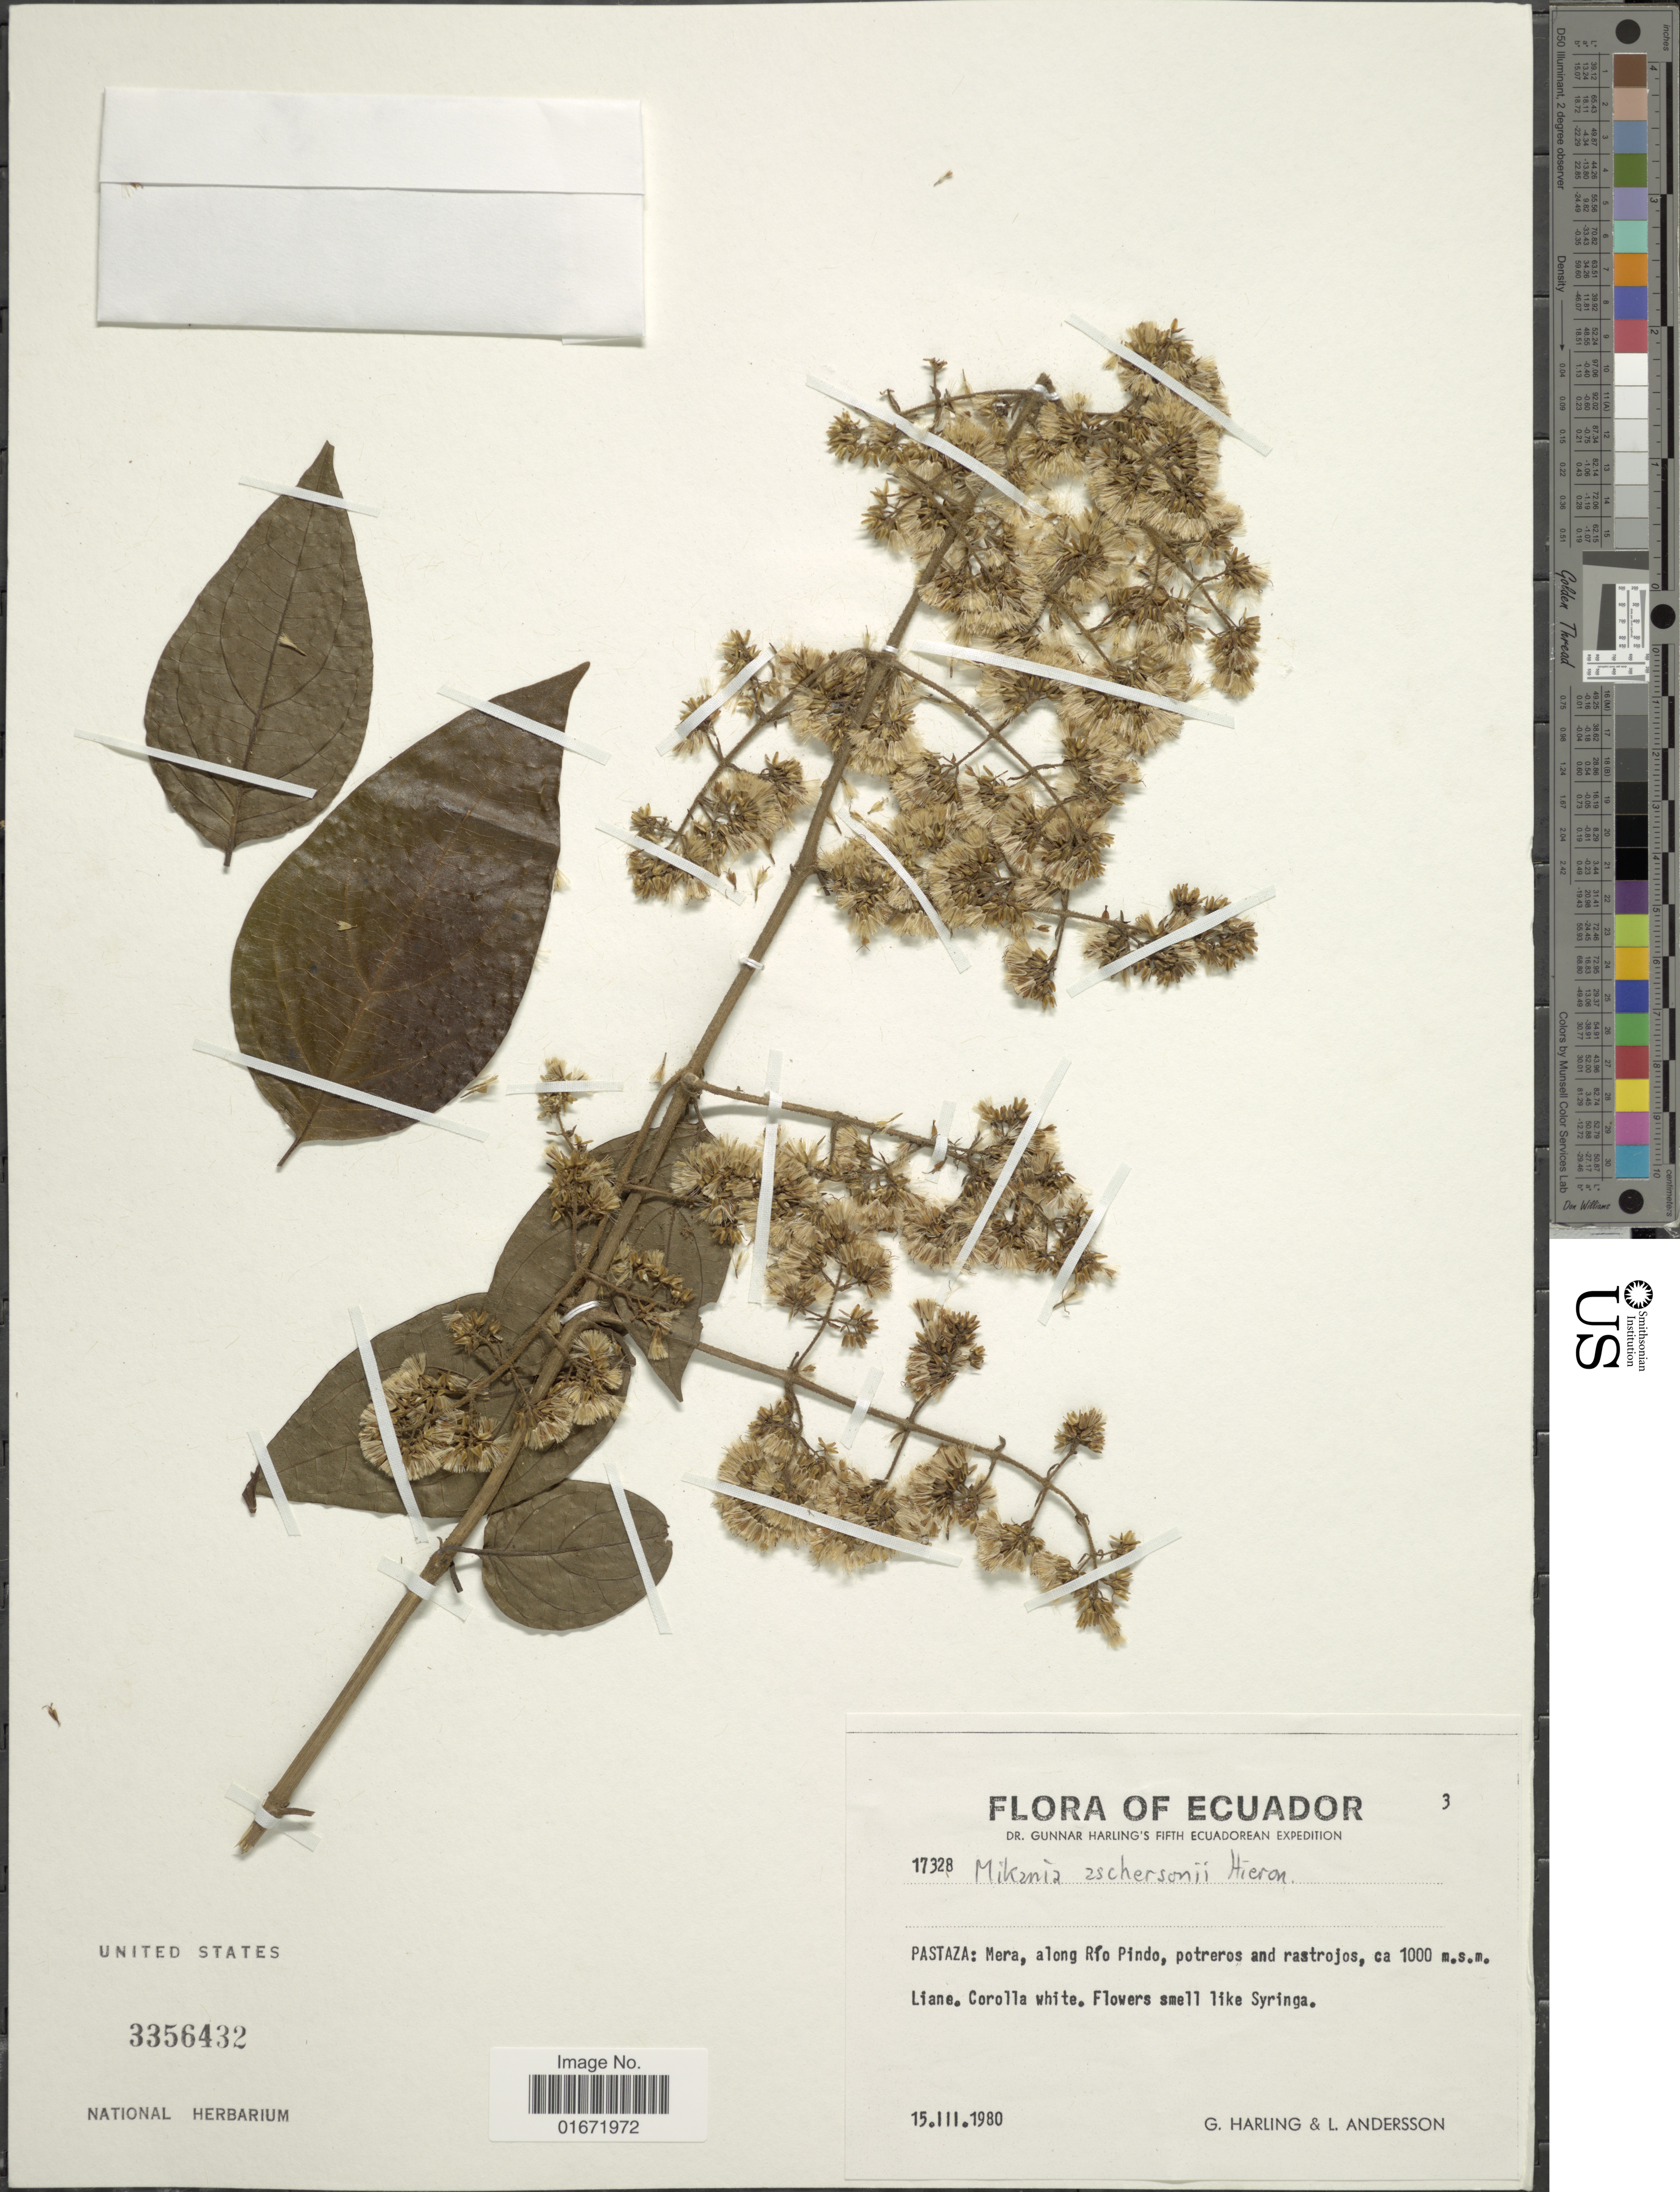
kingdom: Plantae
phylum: Tracheophyta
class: Magnoliopsida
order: Asterales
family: Asteraceae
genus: Mikania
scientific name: Mikania nigropunctulata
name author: Hieron.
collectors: G. Harling & L. Andersson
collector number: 17328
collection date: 1980-03-15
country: Ecuador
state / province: Pastaza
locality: Pastaza: Mera, along Río Pindo, potreros and rastrojas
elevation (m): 1000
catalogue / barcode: US 3356432